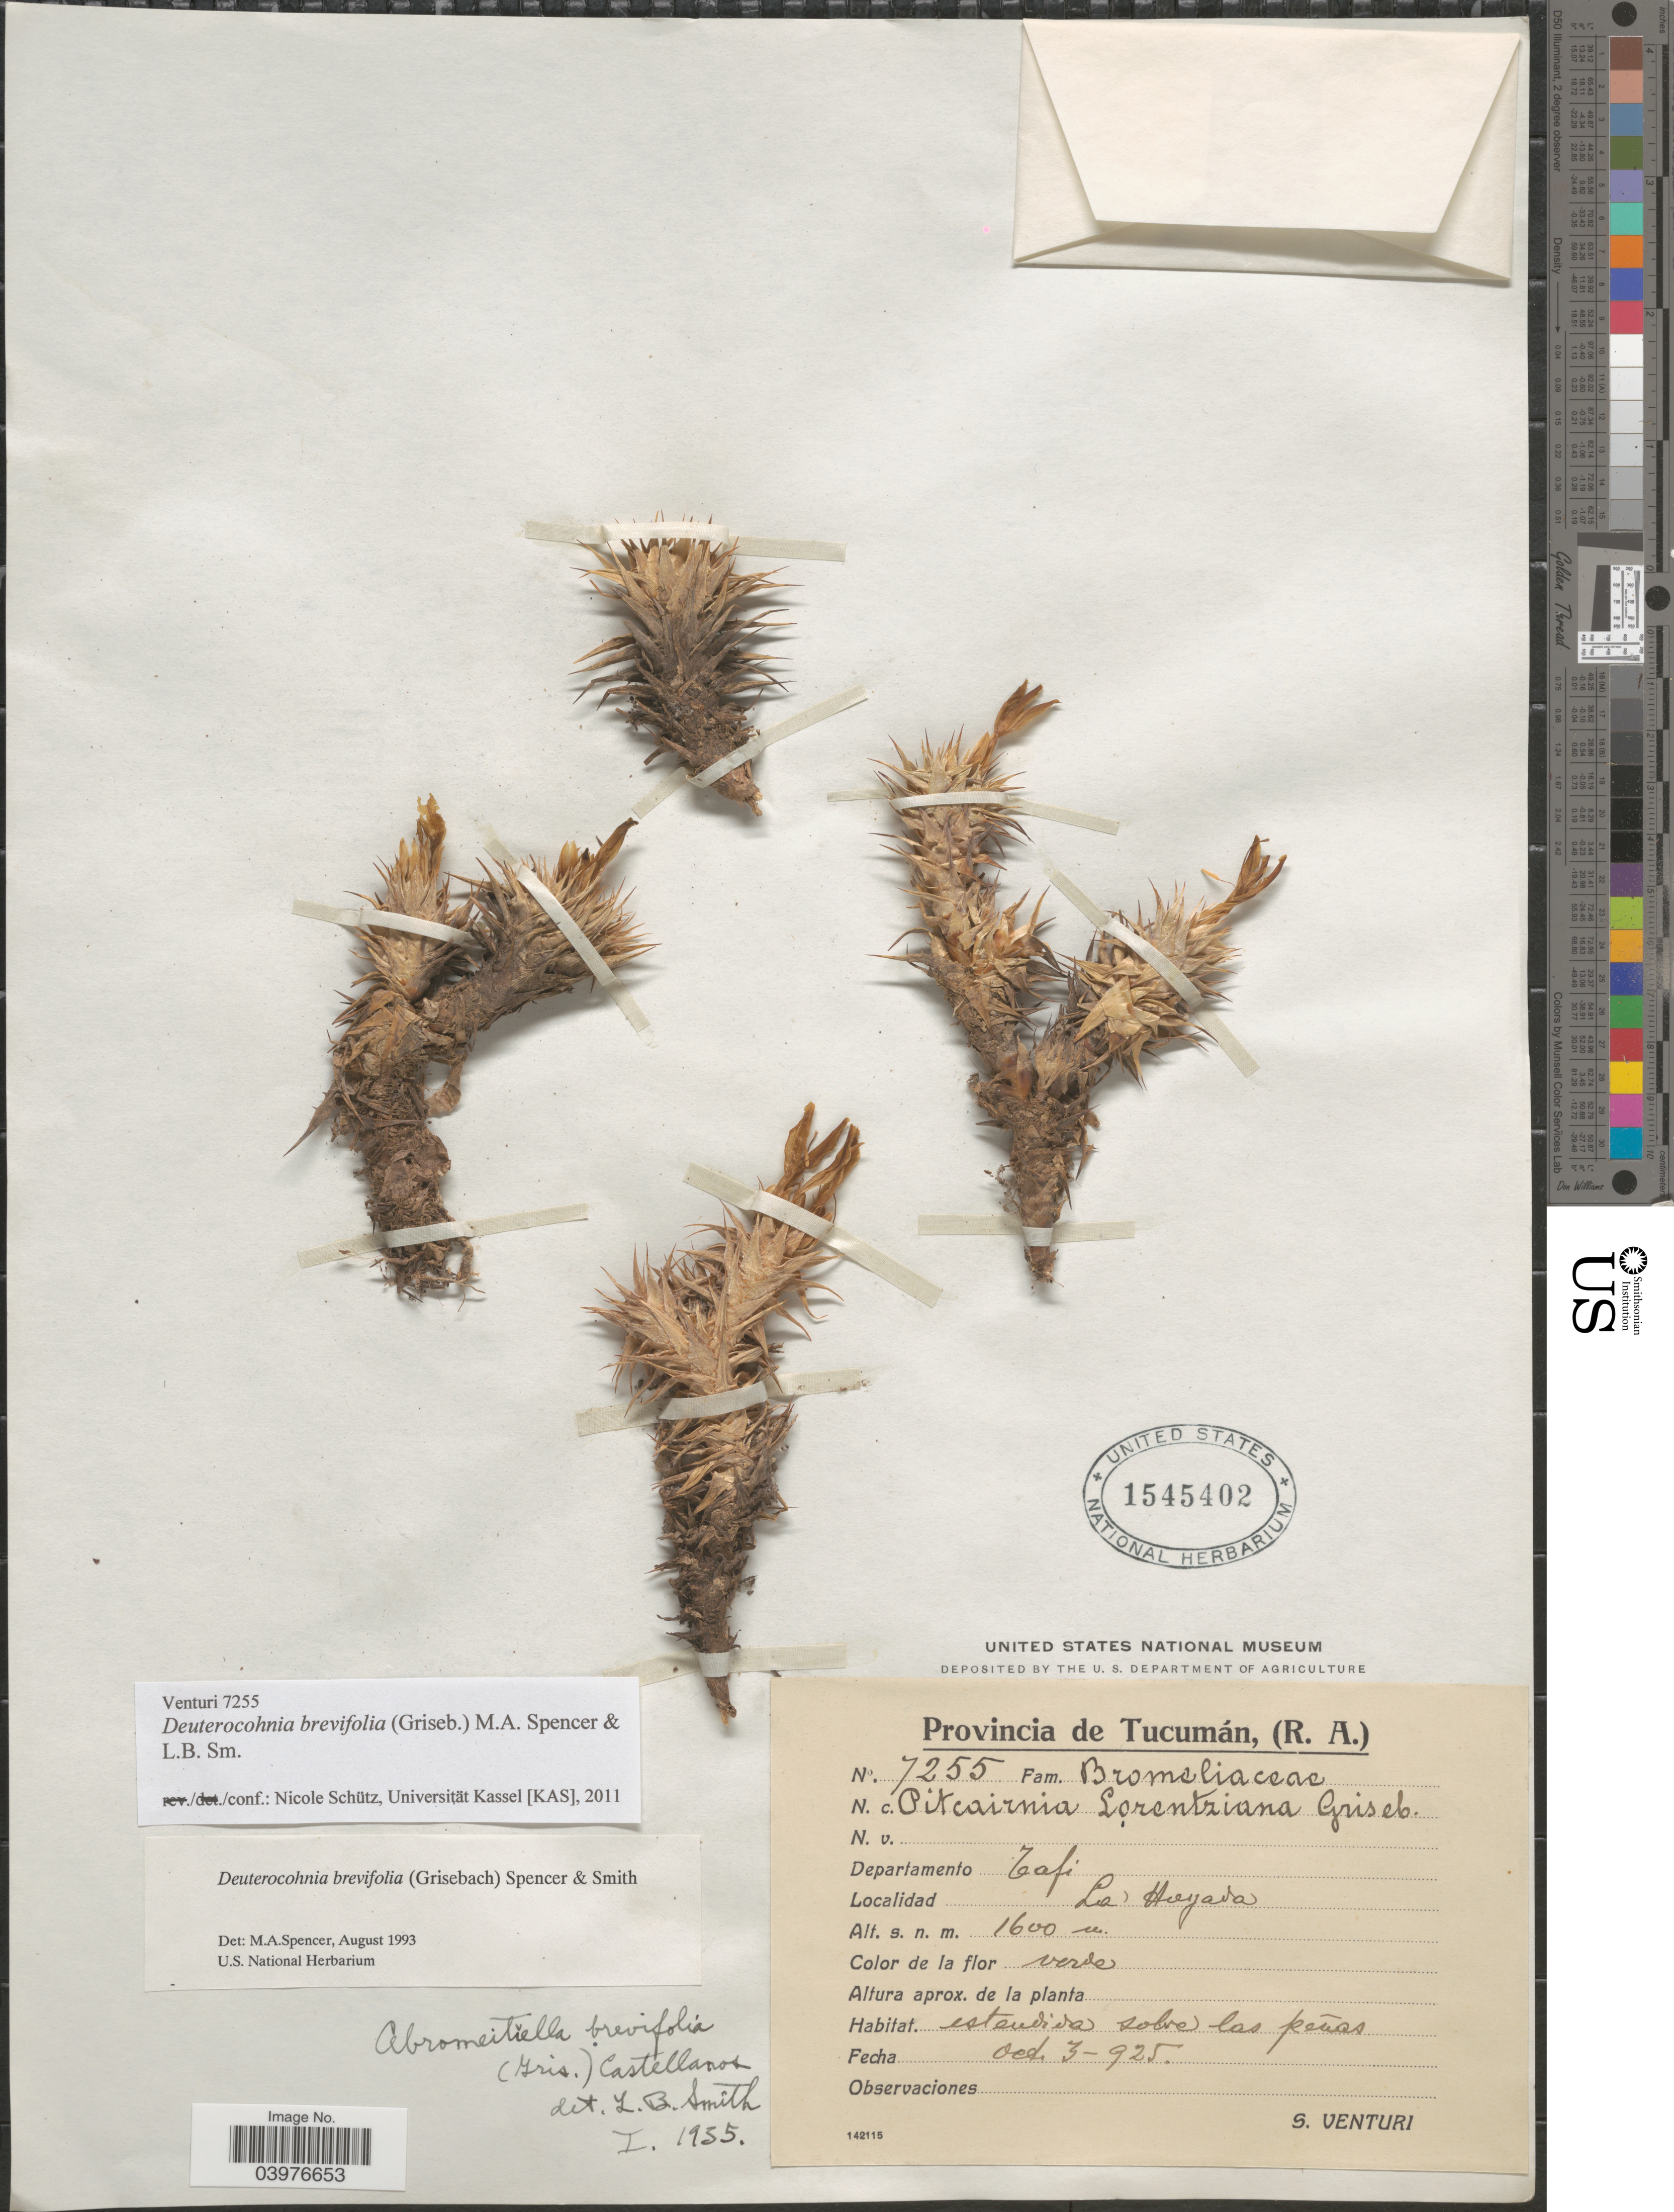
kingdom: Plantae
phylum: Tracheophyta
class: Liliopsida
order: Poales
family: Bromeliaceae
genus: Deuterocohnia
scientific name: Deuterocohnia brevifolia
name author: (Griseb.) M.A. Spencer & L.B. Sm.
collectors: S. Venturi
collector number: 7255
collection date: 1925-10-03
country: Argentina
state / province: Tucuman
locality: Departamento Tafi. La Hogada.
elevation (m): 1600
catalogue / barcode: US 1545402